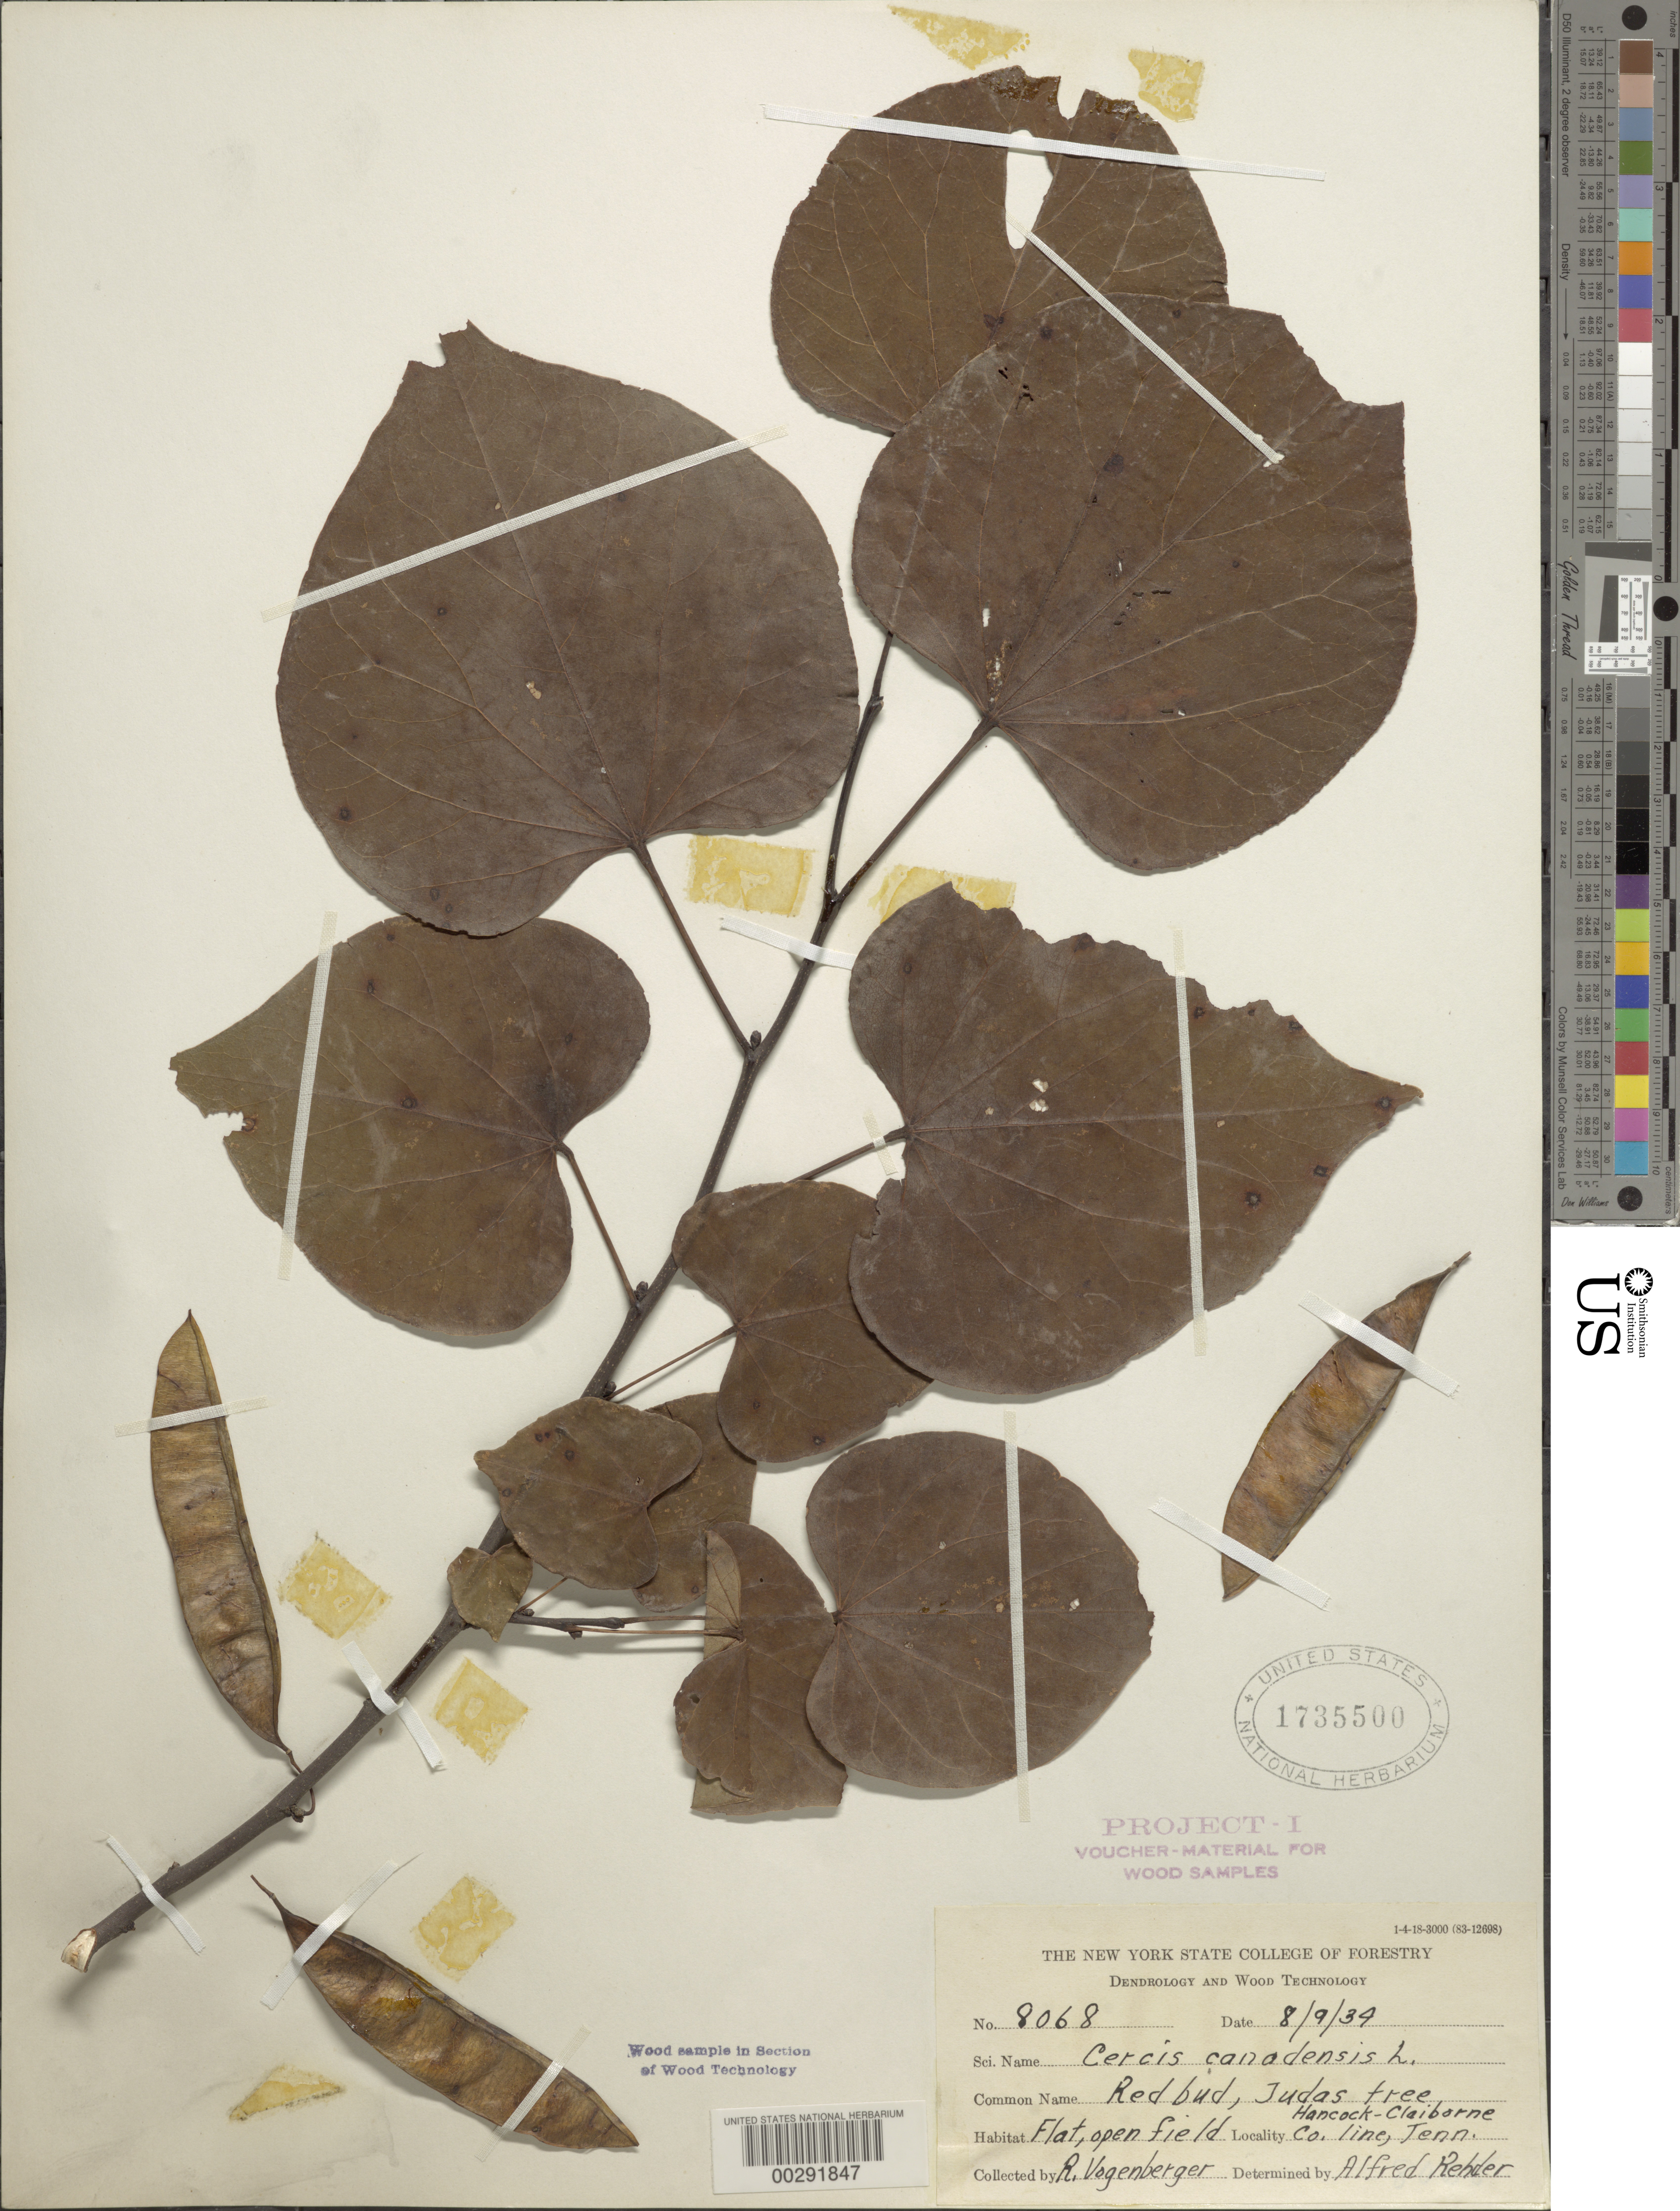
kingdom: Plantae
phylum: Tracheophyta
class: Magnoliopsida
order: Fabales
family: Fabaceae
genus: Cercis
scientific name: Cercis canadensis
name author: L.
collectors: R. Vogenberger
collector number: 8068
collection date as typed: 08 Sep 1939 or 09 Aug 1939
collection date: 1939-08-09 or 1939-09-08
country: United States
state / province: Tennessee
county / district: Claiborne / Hancock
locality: County line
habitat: Flat, open field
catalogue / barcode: US 1735500